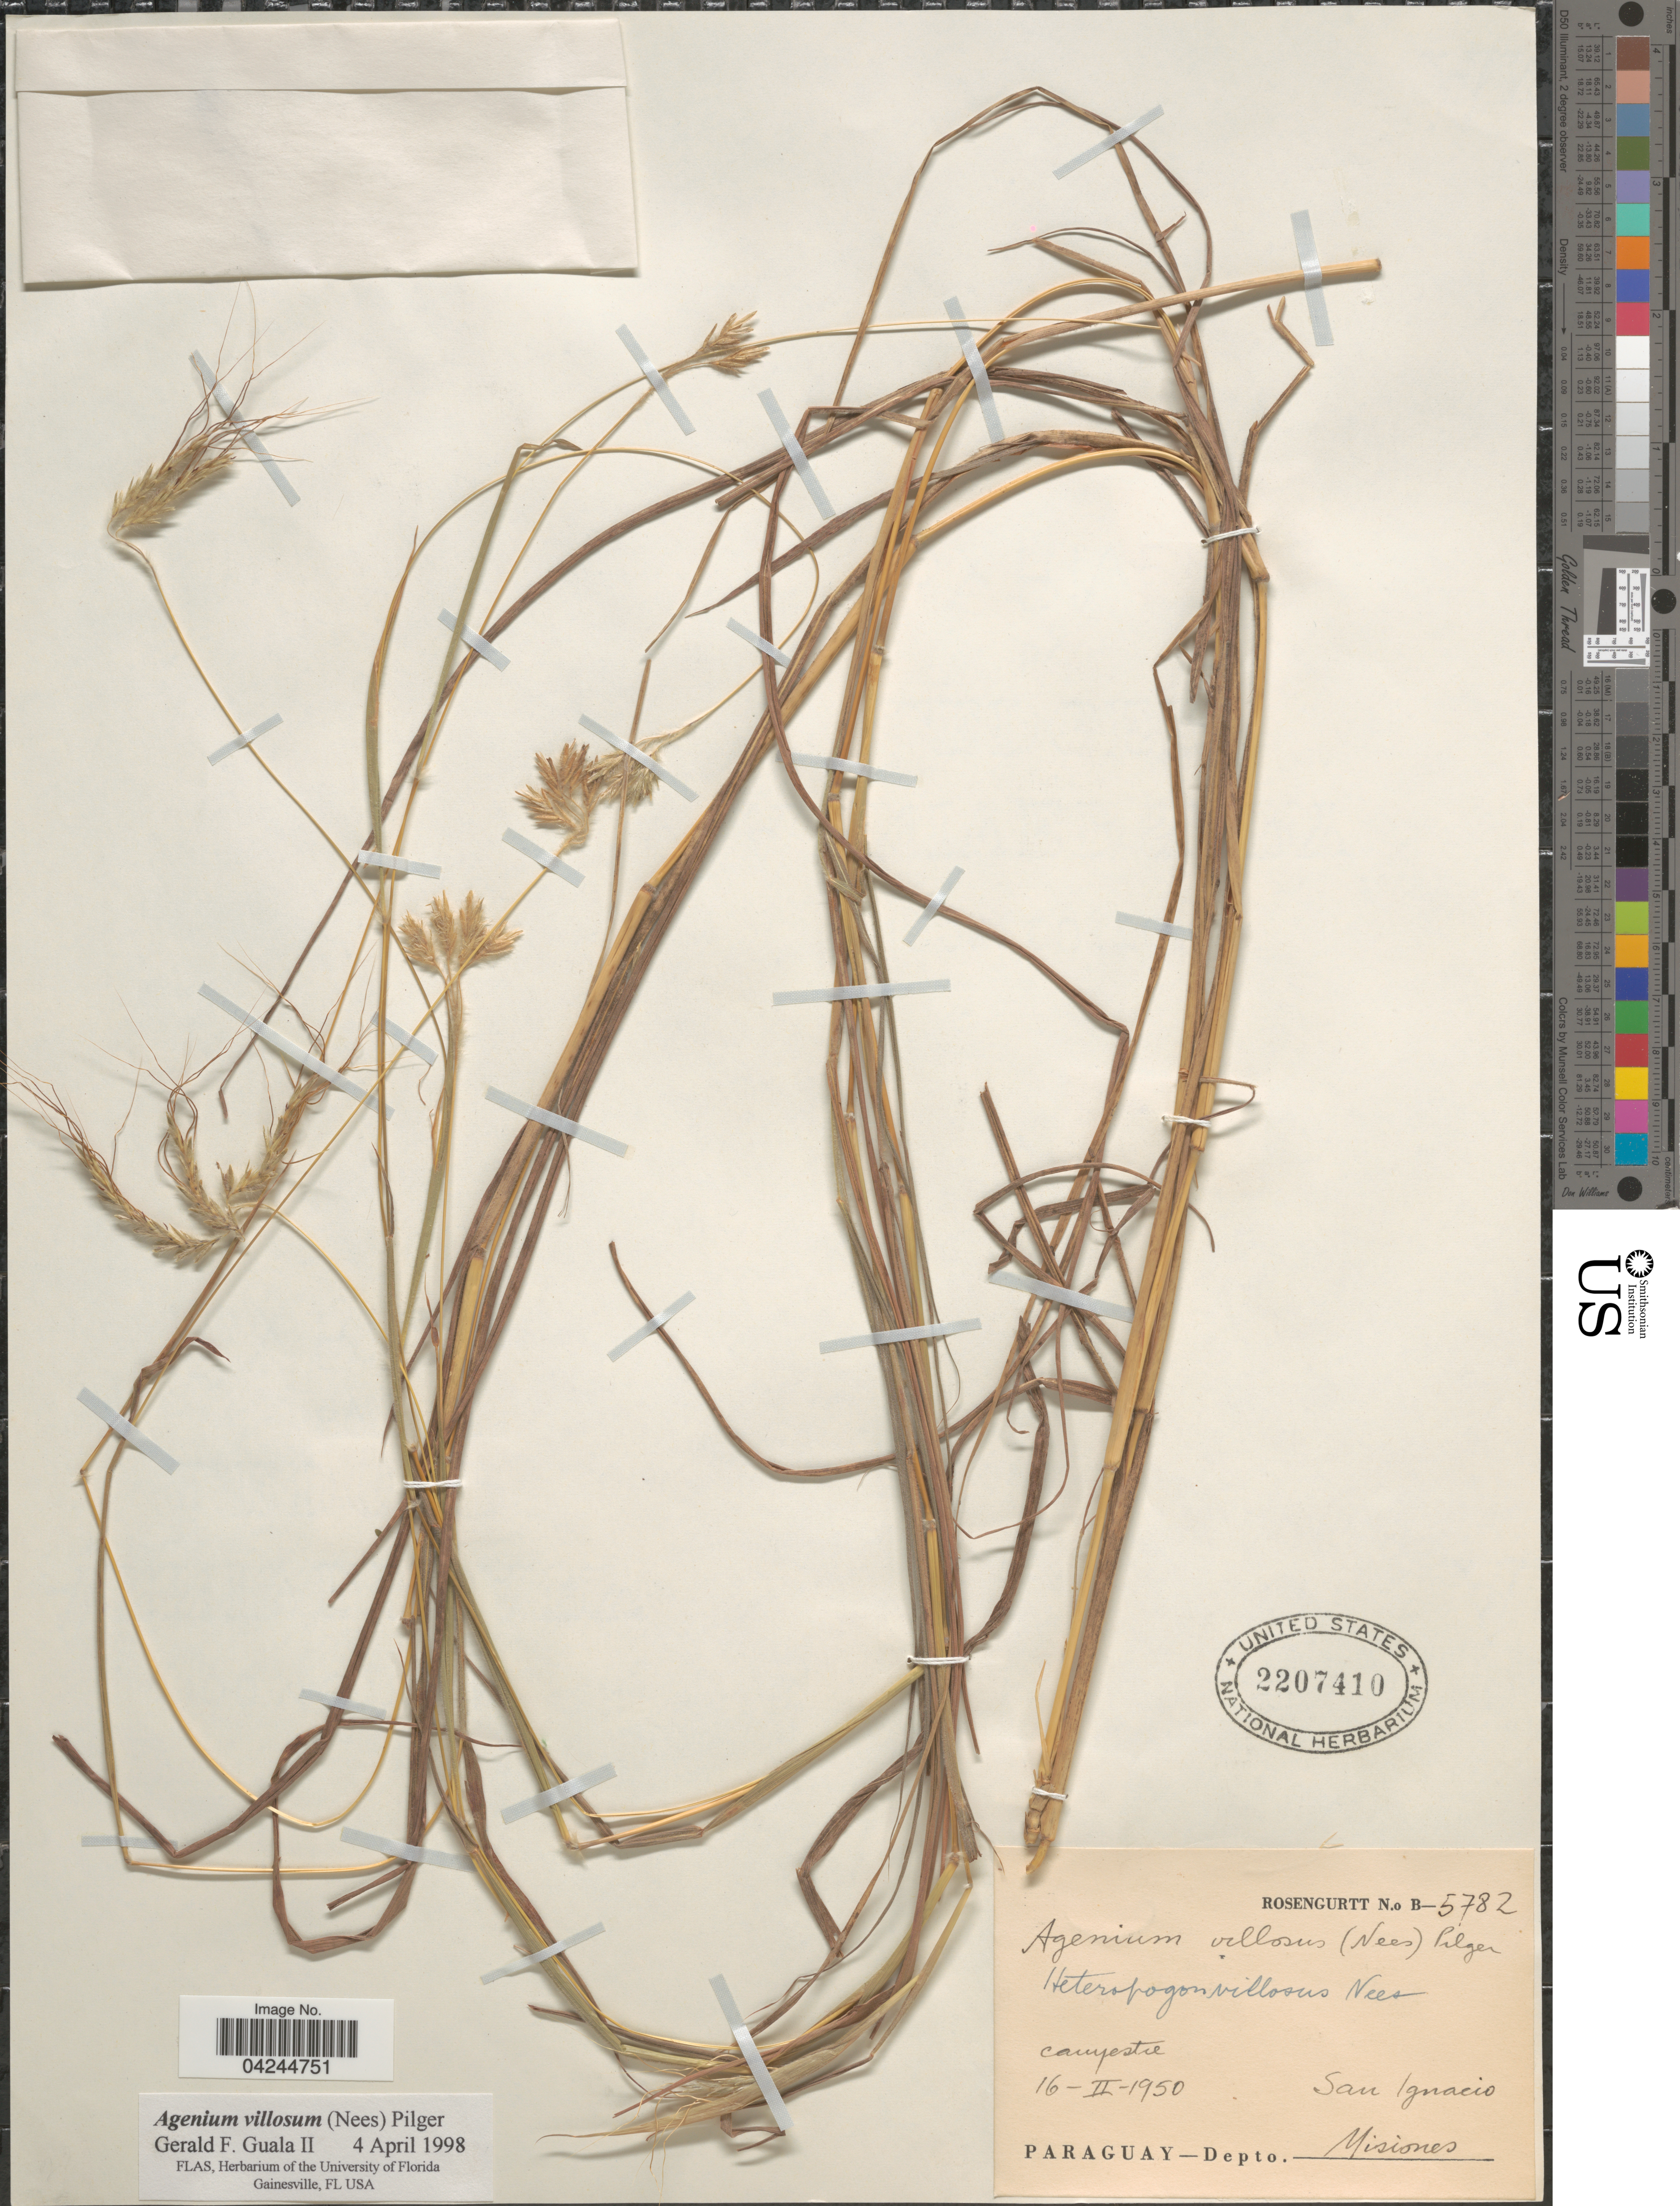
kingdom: Plantae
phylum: Tracheophyta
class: Liliopsida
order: Poales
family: Poaceae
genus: Agenium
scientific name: Agenium villosum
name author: (Nees) Pilg.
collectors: Rosengurtt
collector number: B-5782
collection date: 1950-02-16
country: Paraguay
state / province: Misiones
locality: San Ignacio. Depto. Misiones.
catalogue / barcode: US 2207410